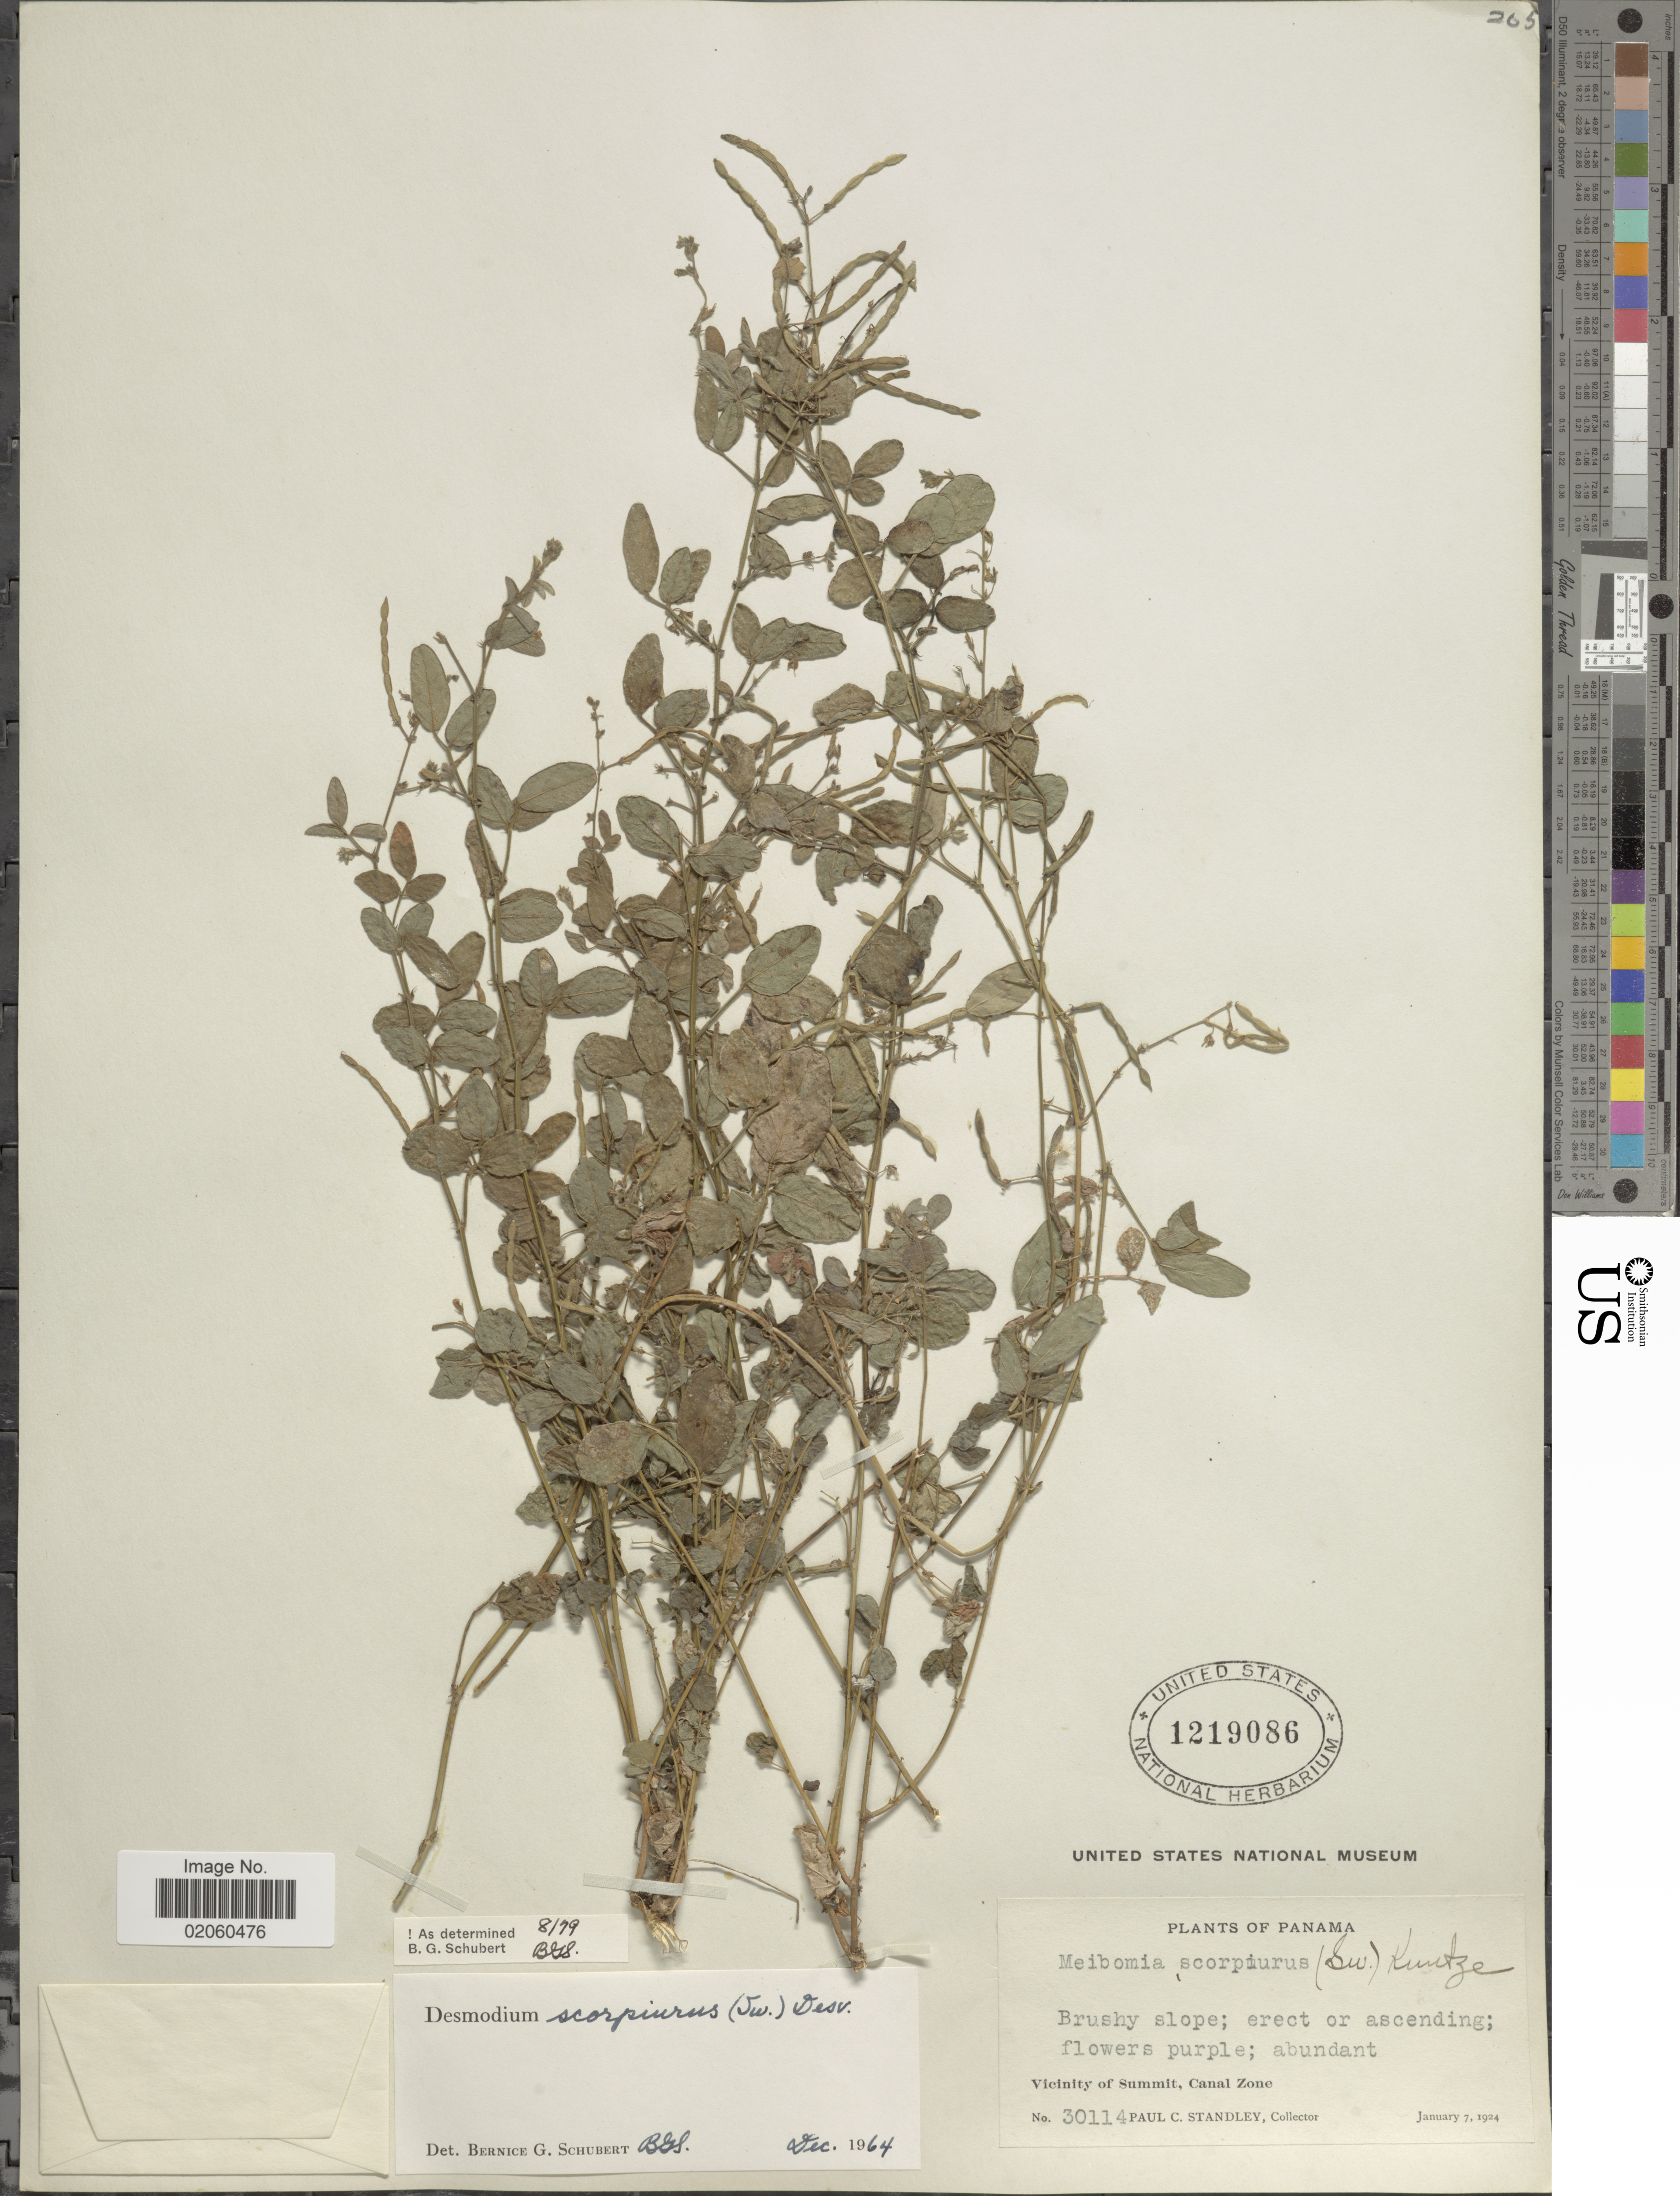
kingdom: Plantae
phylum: Tracheophyta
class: Magnoliopsida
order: Fabales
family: Fabaceae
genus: Desmodium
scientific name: Desmodium scorpiurus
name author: (Sw.) Desv. ex DC.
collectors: P. C. Standley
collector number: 30114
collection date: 1924-01-07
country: Panama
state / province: Colón / Panamá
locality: Vicinity of Summit, Canal Zone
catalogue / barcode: US 1219086